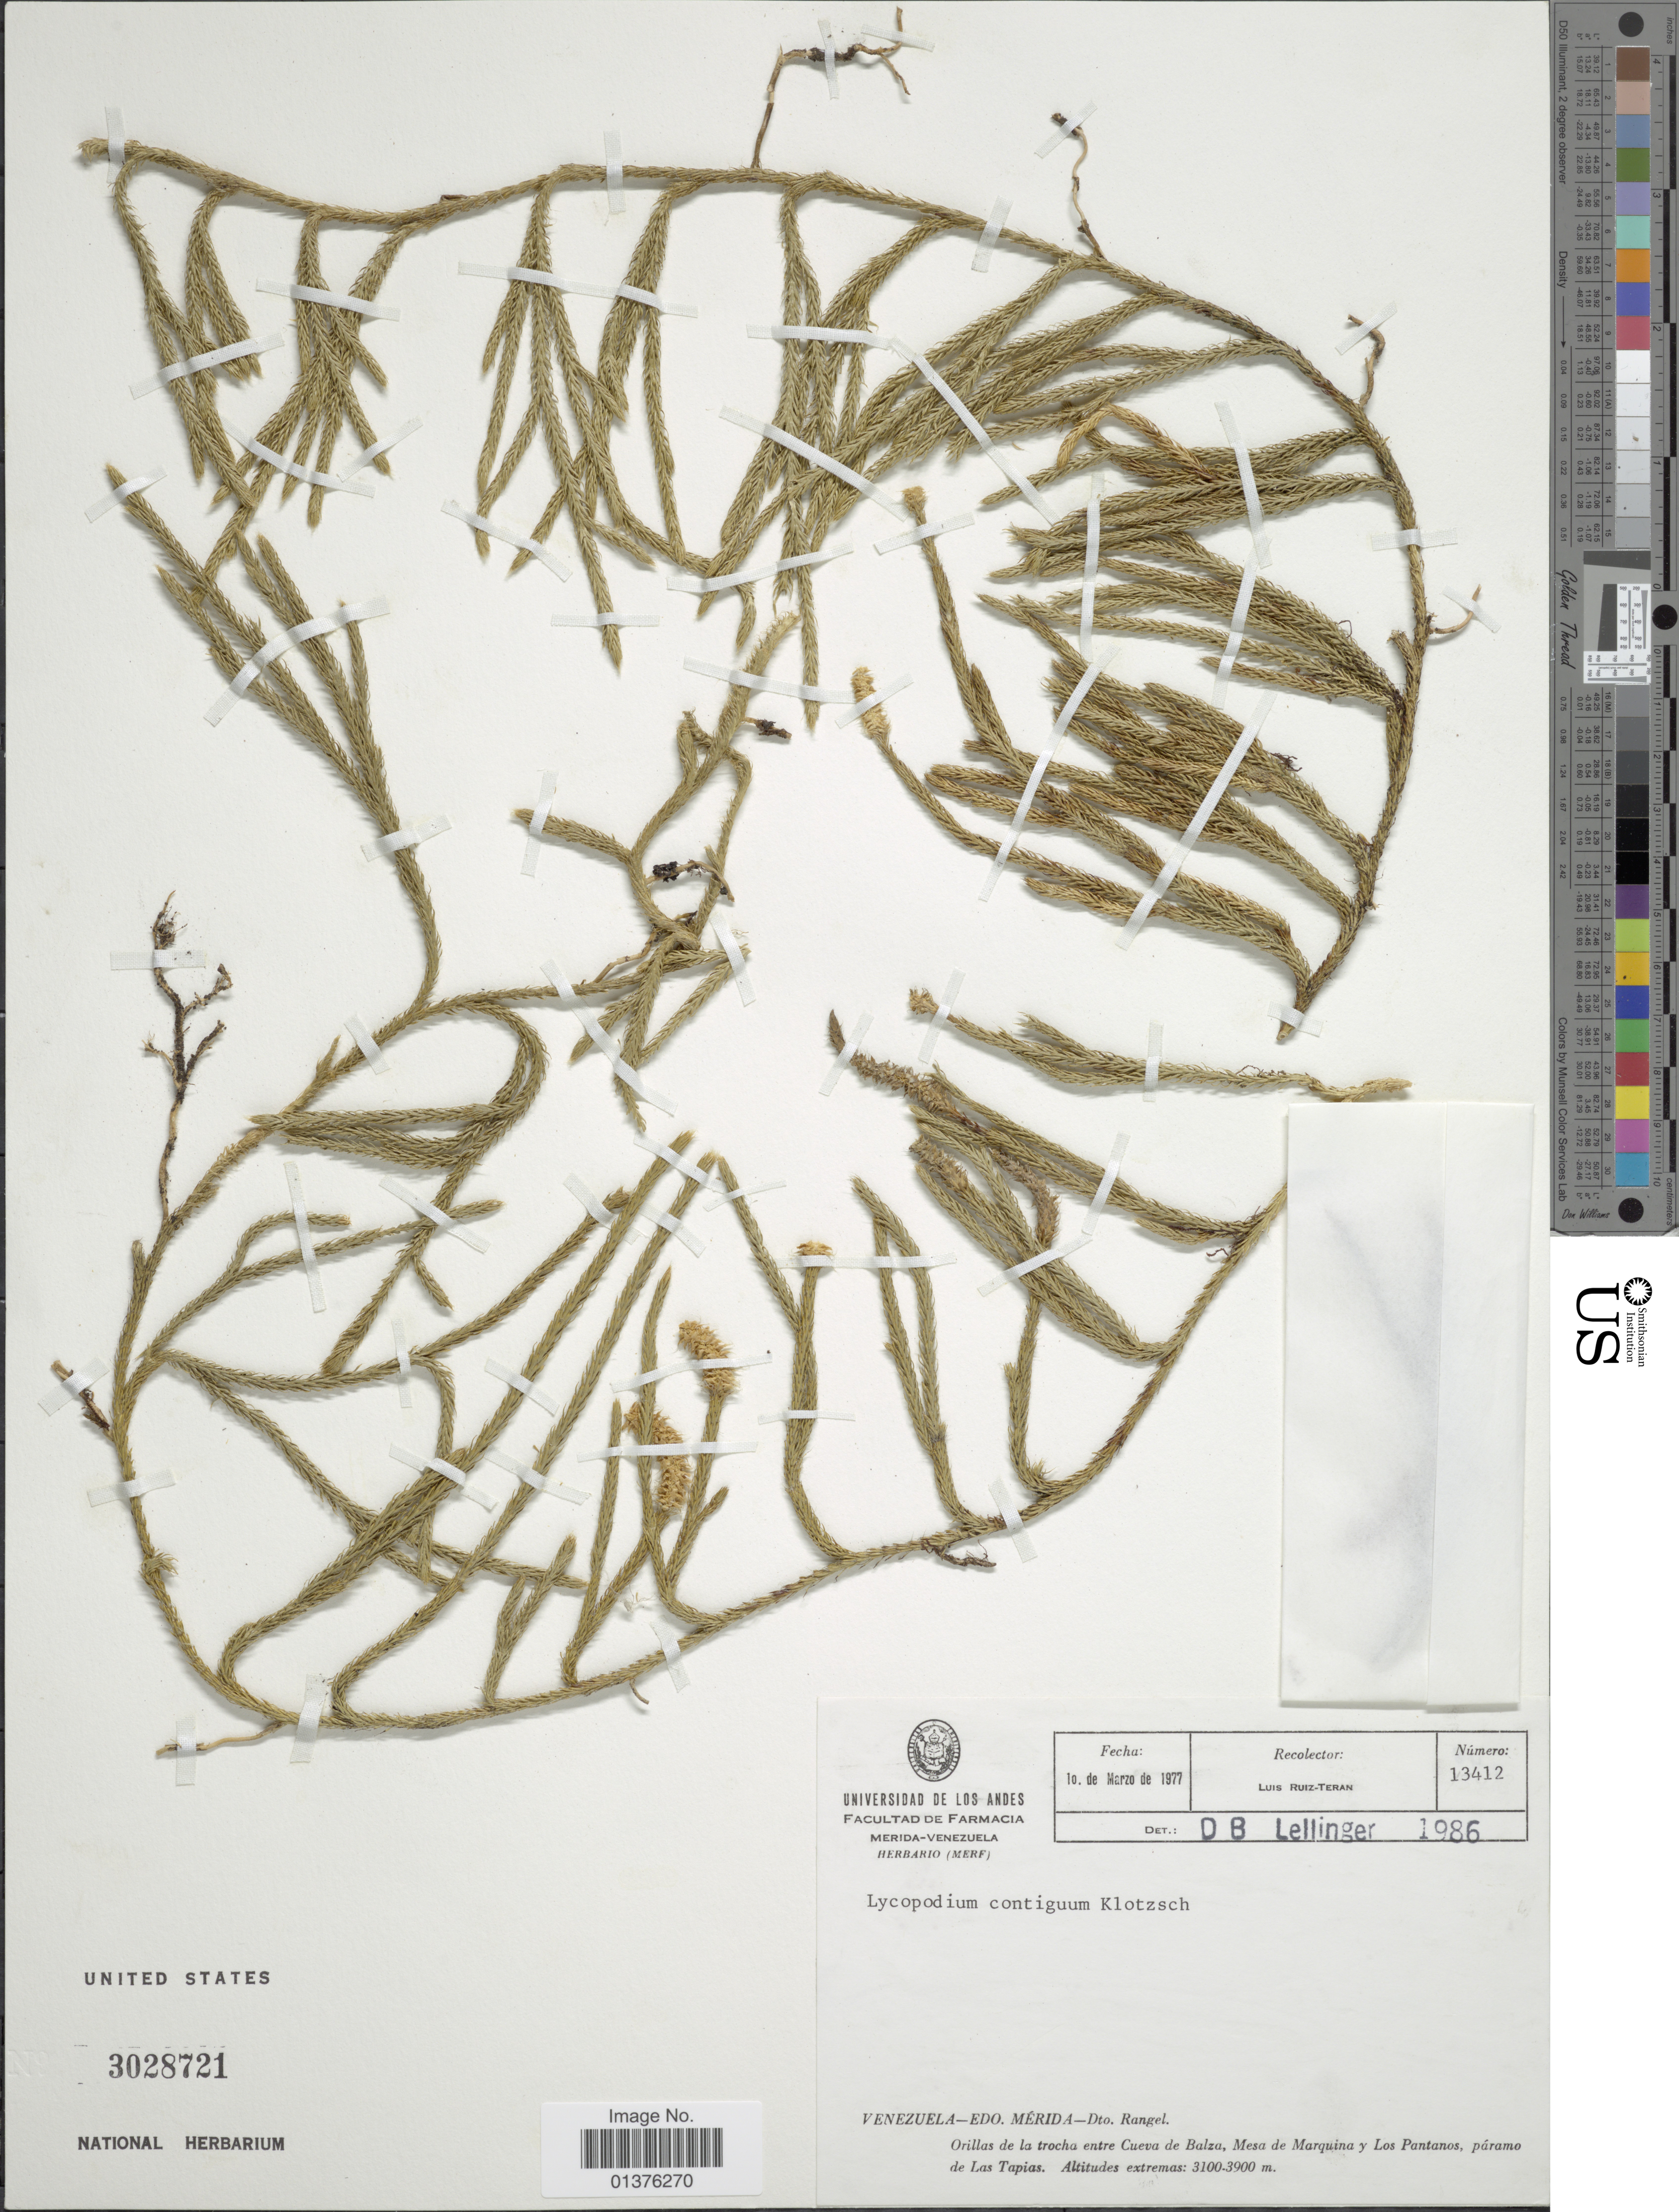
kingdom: Plantae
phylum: Tracheophyta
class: Lycopodiopsida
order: Lycopodiales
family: Lycopodiaceae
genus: Lycopodium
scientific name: Lycopodium clavatum subsp. contiguum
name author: (Klotzsch) B. Øllg.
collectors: L. E. Ruíz-Terán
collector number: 13412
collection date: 1977-03-10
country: Venezuela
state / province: Mérida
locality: Dto. Rangel, Orillas de la trocha entre Cueva de Balza, Mesa de Marquina y los Pontanos, páramo de Las Tapias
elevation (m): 3100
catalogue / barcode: US 3028721